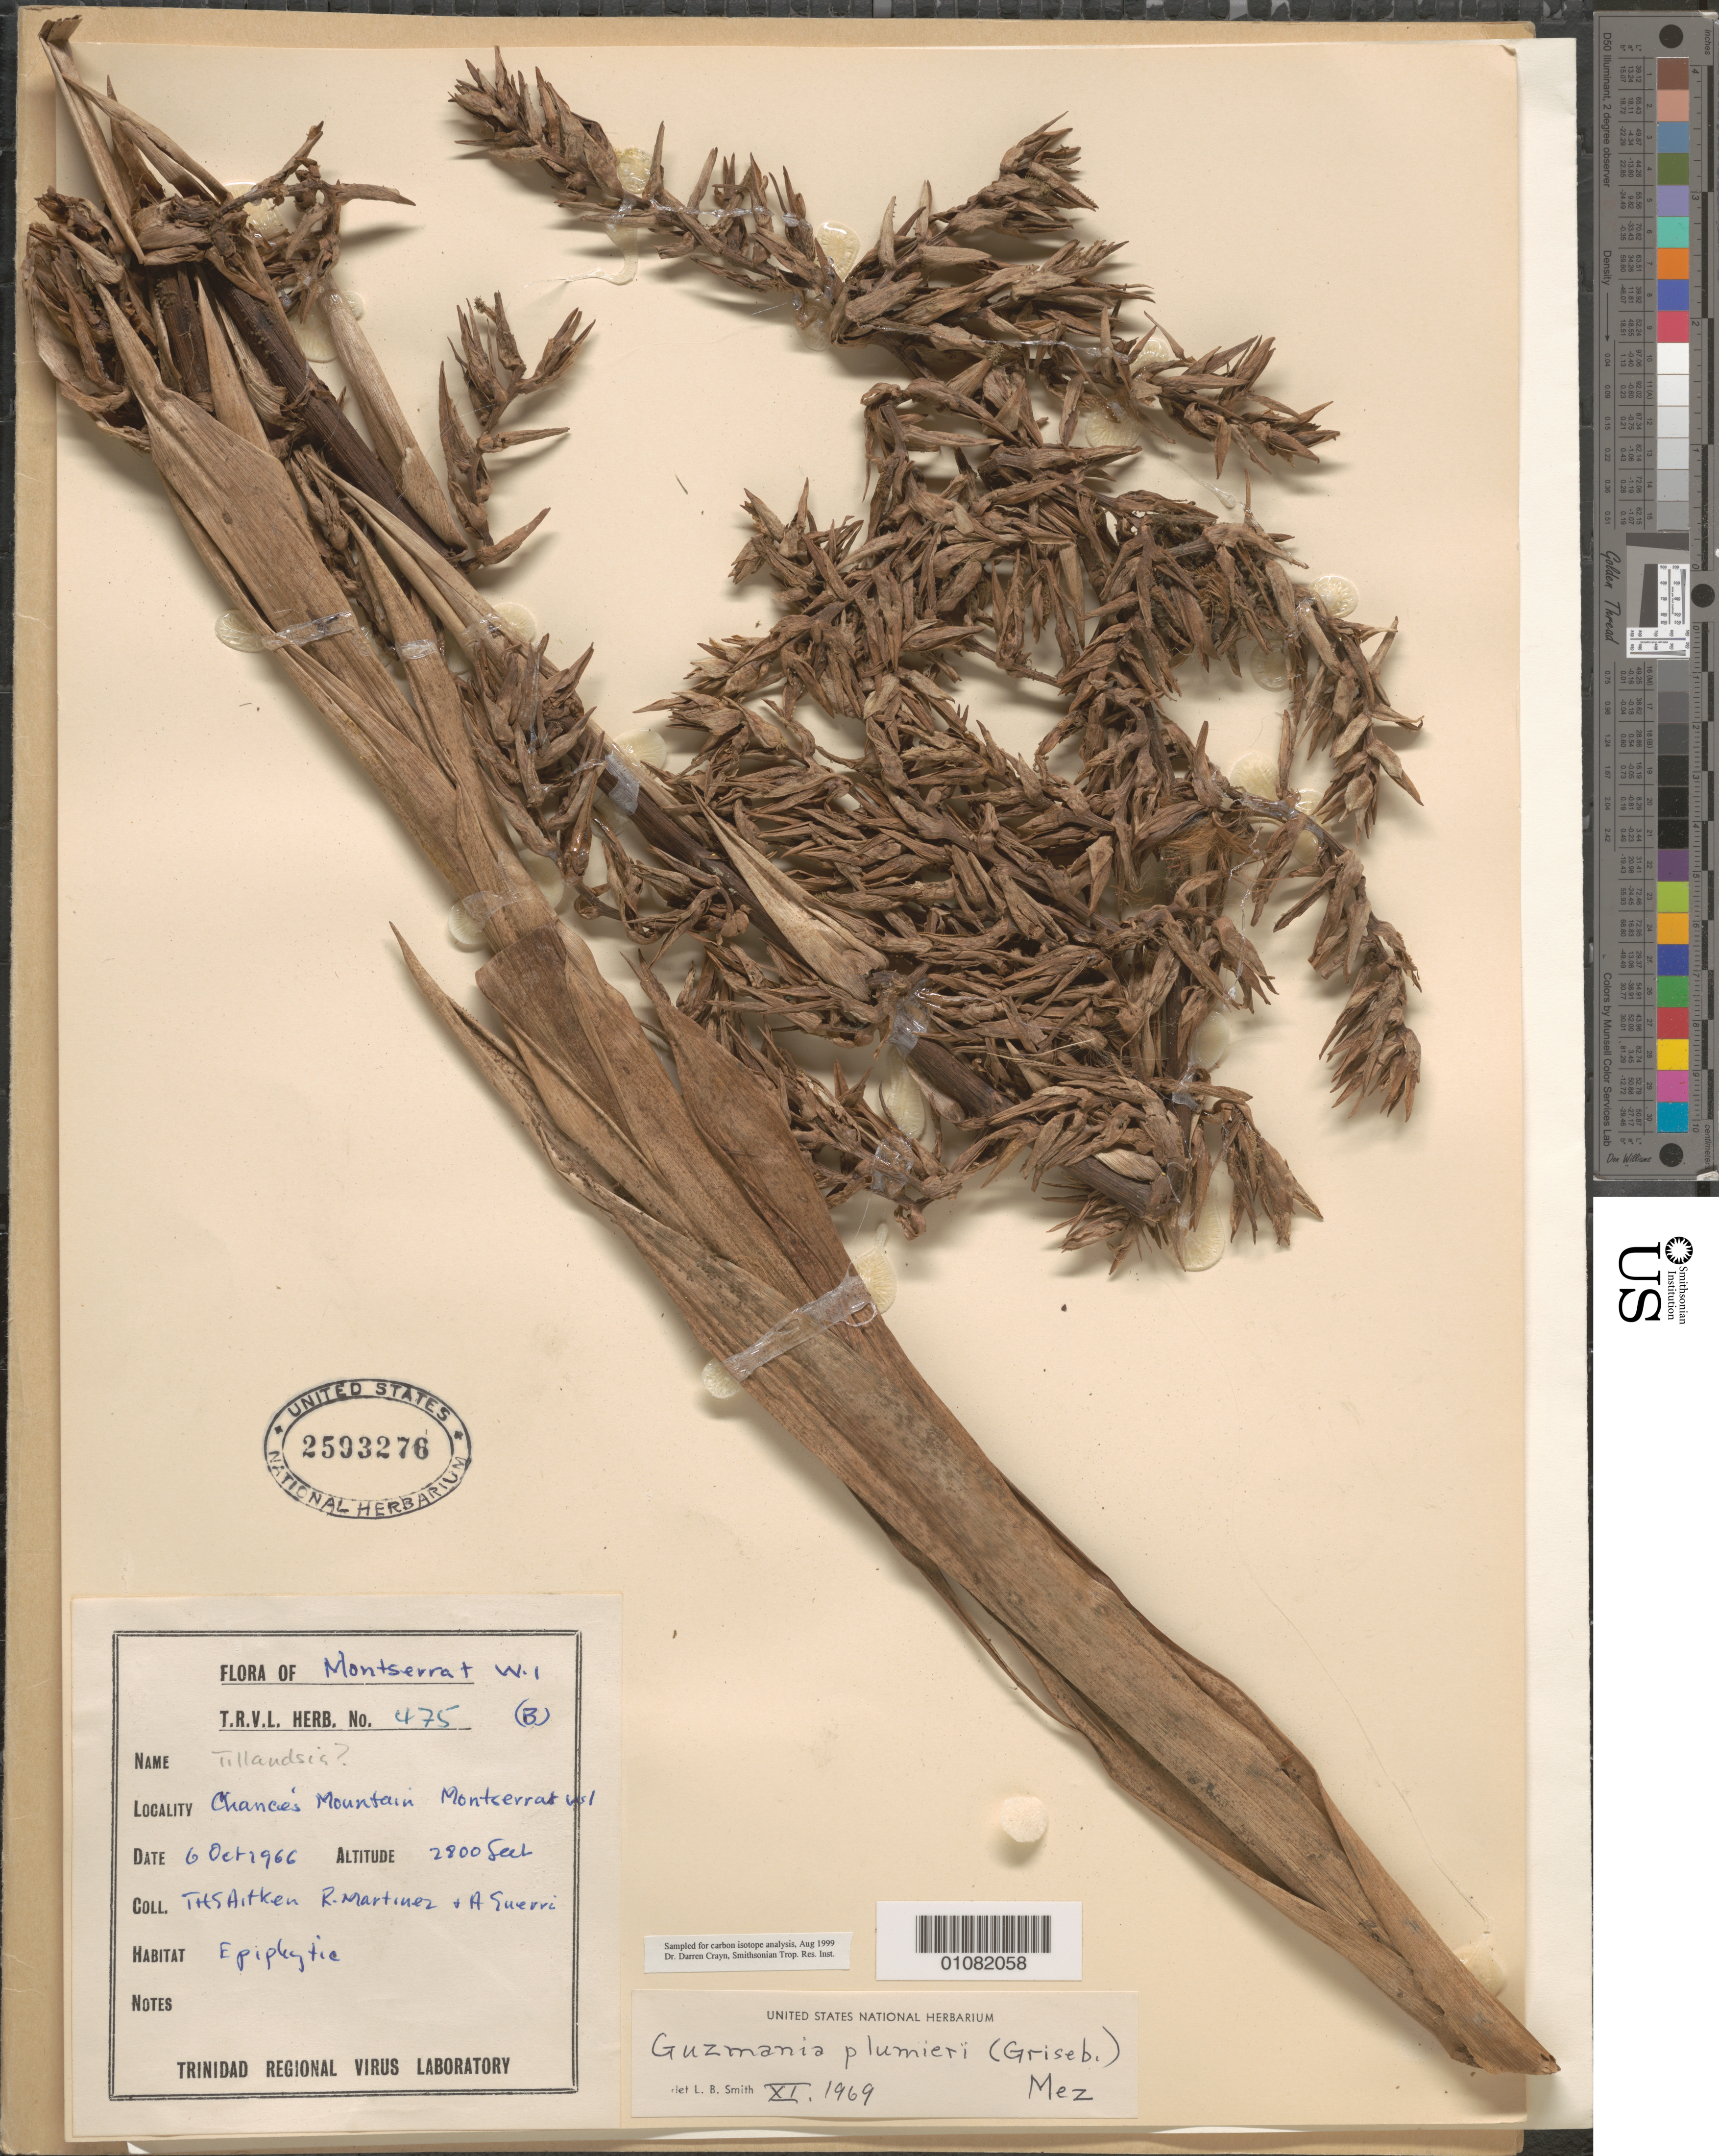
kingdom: Plantae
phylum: Tracheophyta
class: Liliopsida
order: Poales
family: Bromeliaceae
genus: Guzmania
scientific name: Guzmania plumieri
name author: (Griseb.) Mez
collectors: T. Aitken, R. Martinez & A. Guerra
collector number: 475b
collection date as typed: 06 Oct 1966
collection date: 1966-10-06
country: Montserrat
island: Montserrat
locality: Chances Mountain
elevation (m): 853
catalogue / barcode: US 2593276